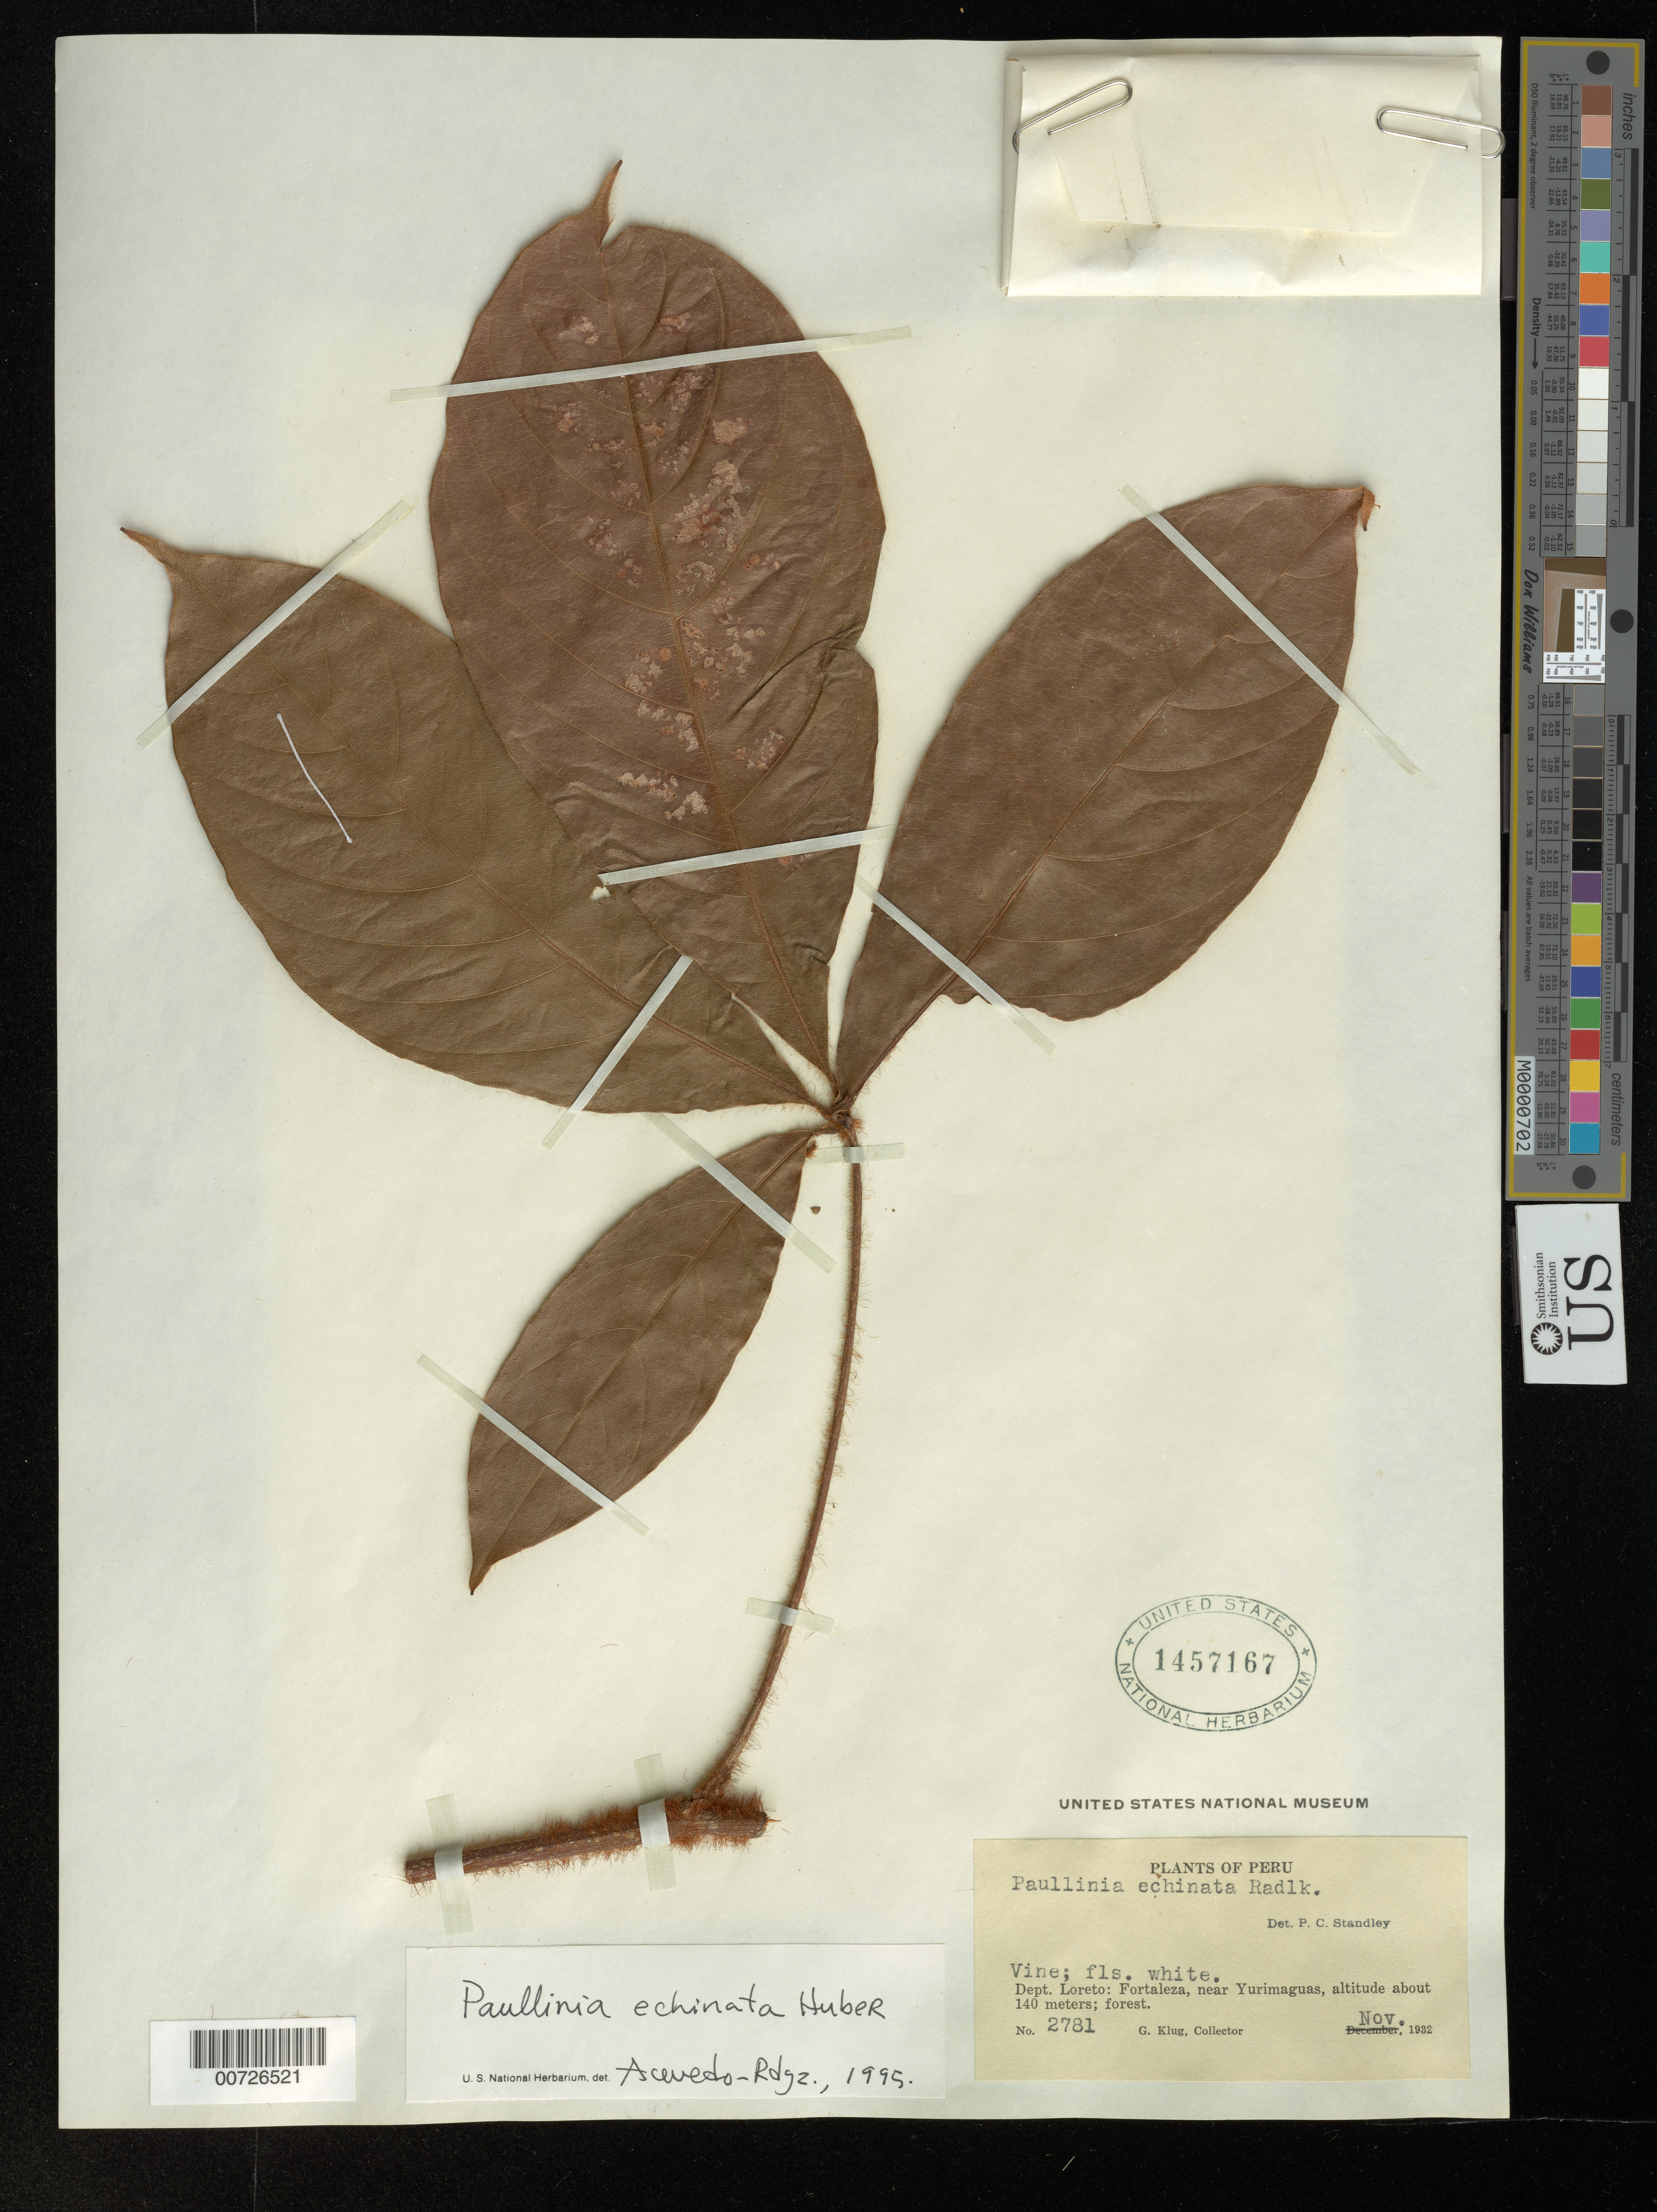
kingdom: Plantae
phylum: Tracheophyta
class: Magnoliopsida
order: Sapindales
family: Sapindaceae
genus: Paullinia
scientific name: Paullinia echinata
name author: Huber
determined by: Acevedo-Rodríguez, P., (BOT), Smithsonian Institution - National Museum of Natural History (UNITED STATES)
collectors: G. Klug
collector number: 2781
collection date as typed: Nov 1932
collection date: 1932-11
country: Peru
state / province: Loreto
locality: Fortaleza, near Yurimaguas.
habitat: Forest.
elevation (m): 140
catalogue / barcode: US 1457167